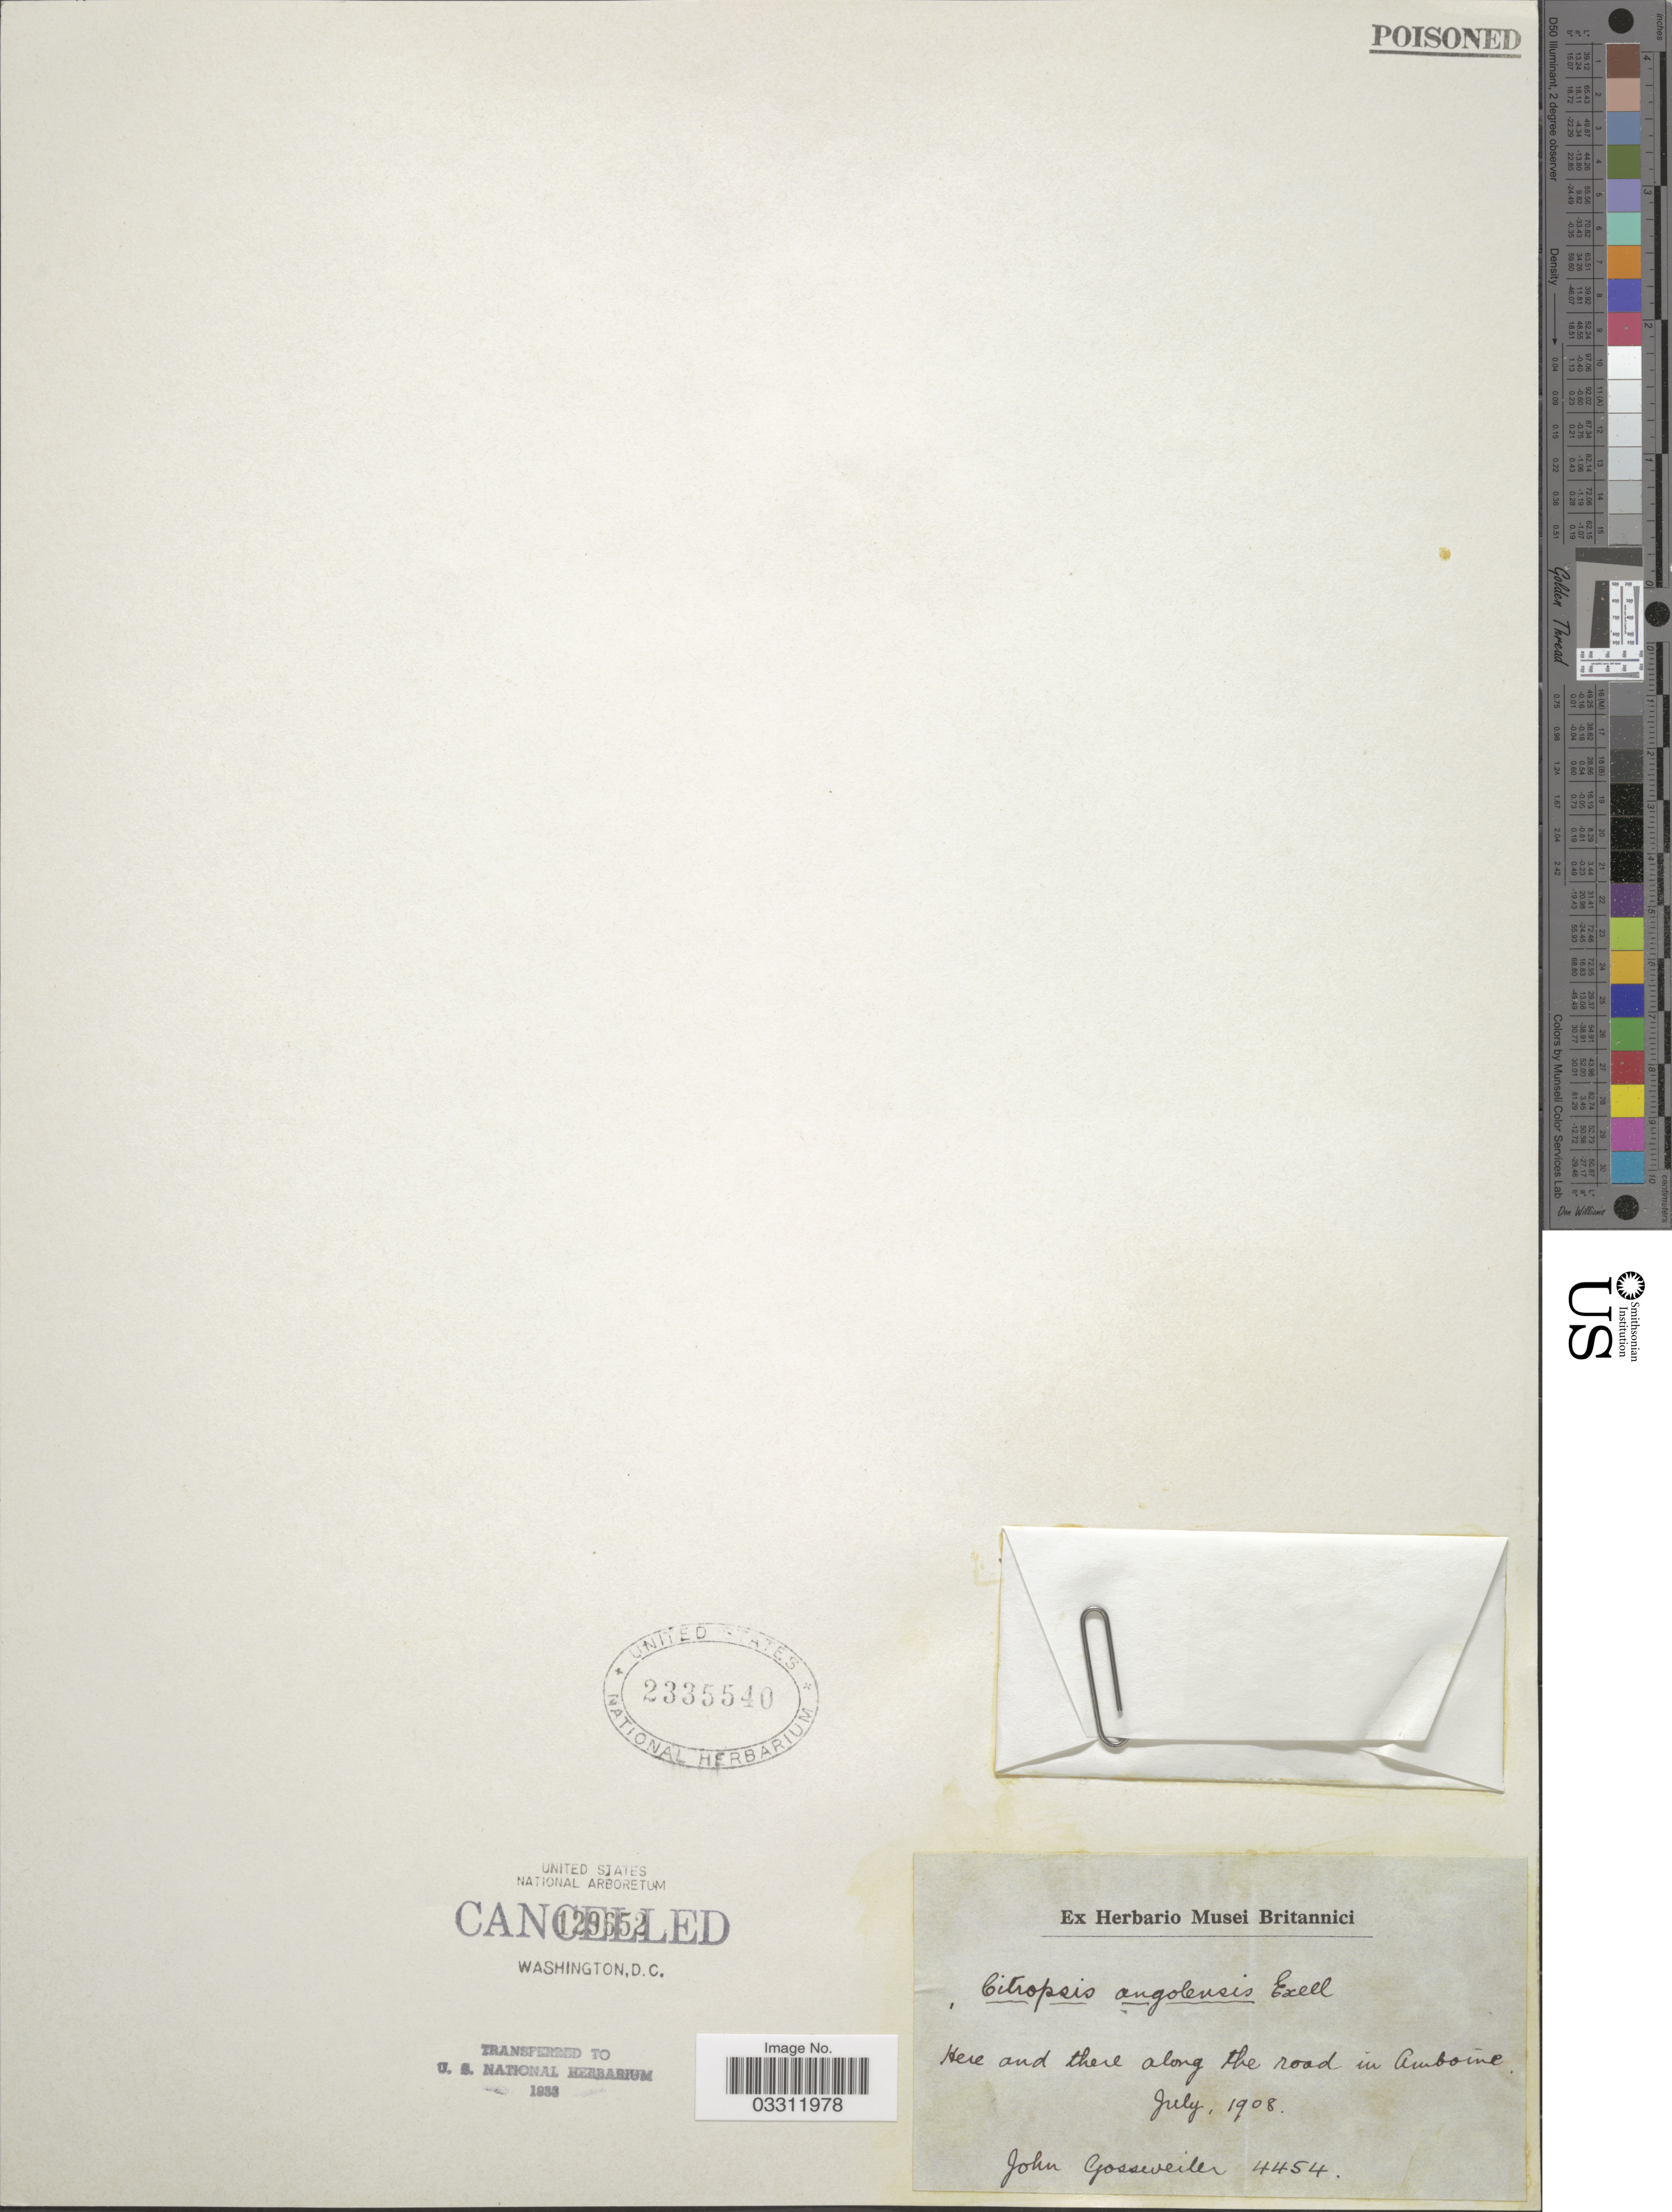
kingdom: Plantae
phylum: Tracheophyta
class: Magnoliopsida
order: Sapindales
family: Rutaceae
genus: Citropsis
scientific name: Citropsis angolensis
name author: Exell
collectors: J. Gossweiler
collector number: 4454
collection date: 1908-07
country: Indonesia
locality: Here and there along the road in Amboine.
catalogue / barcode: US 2335540